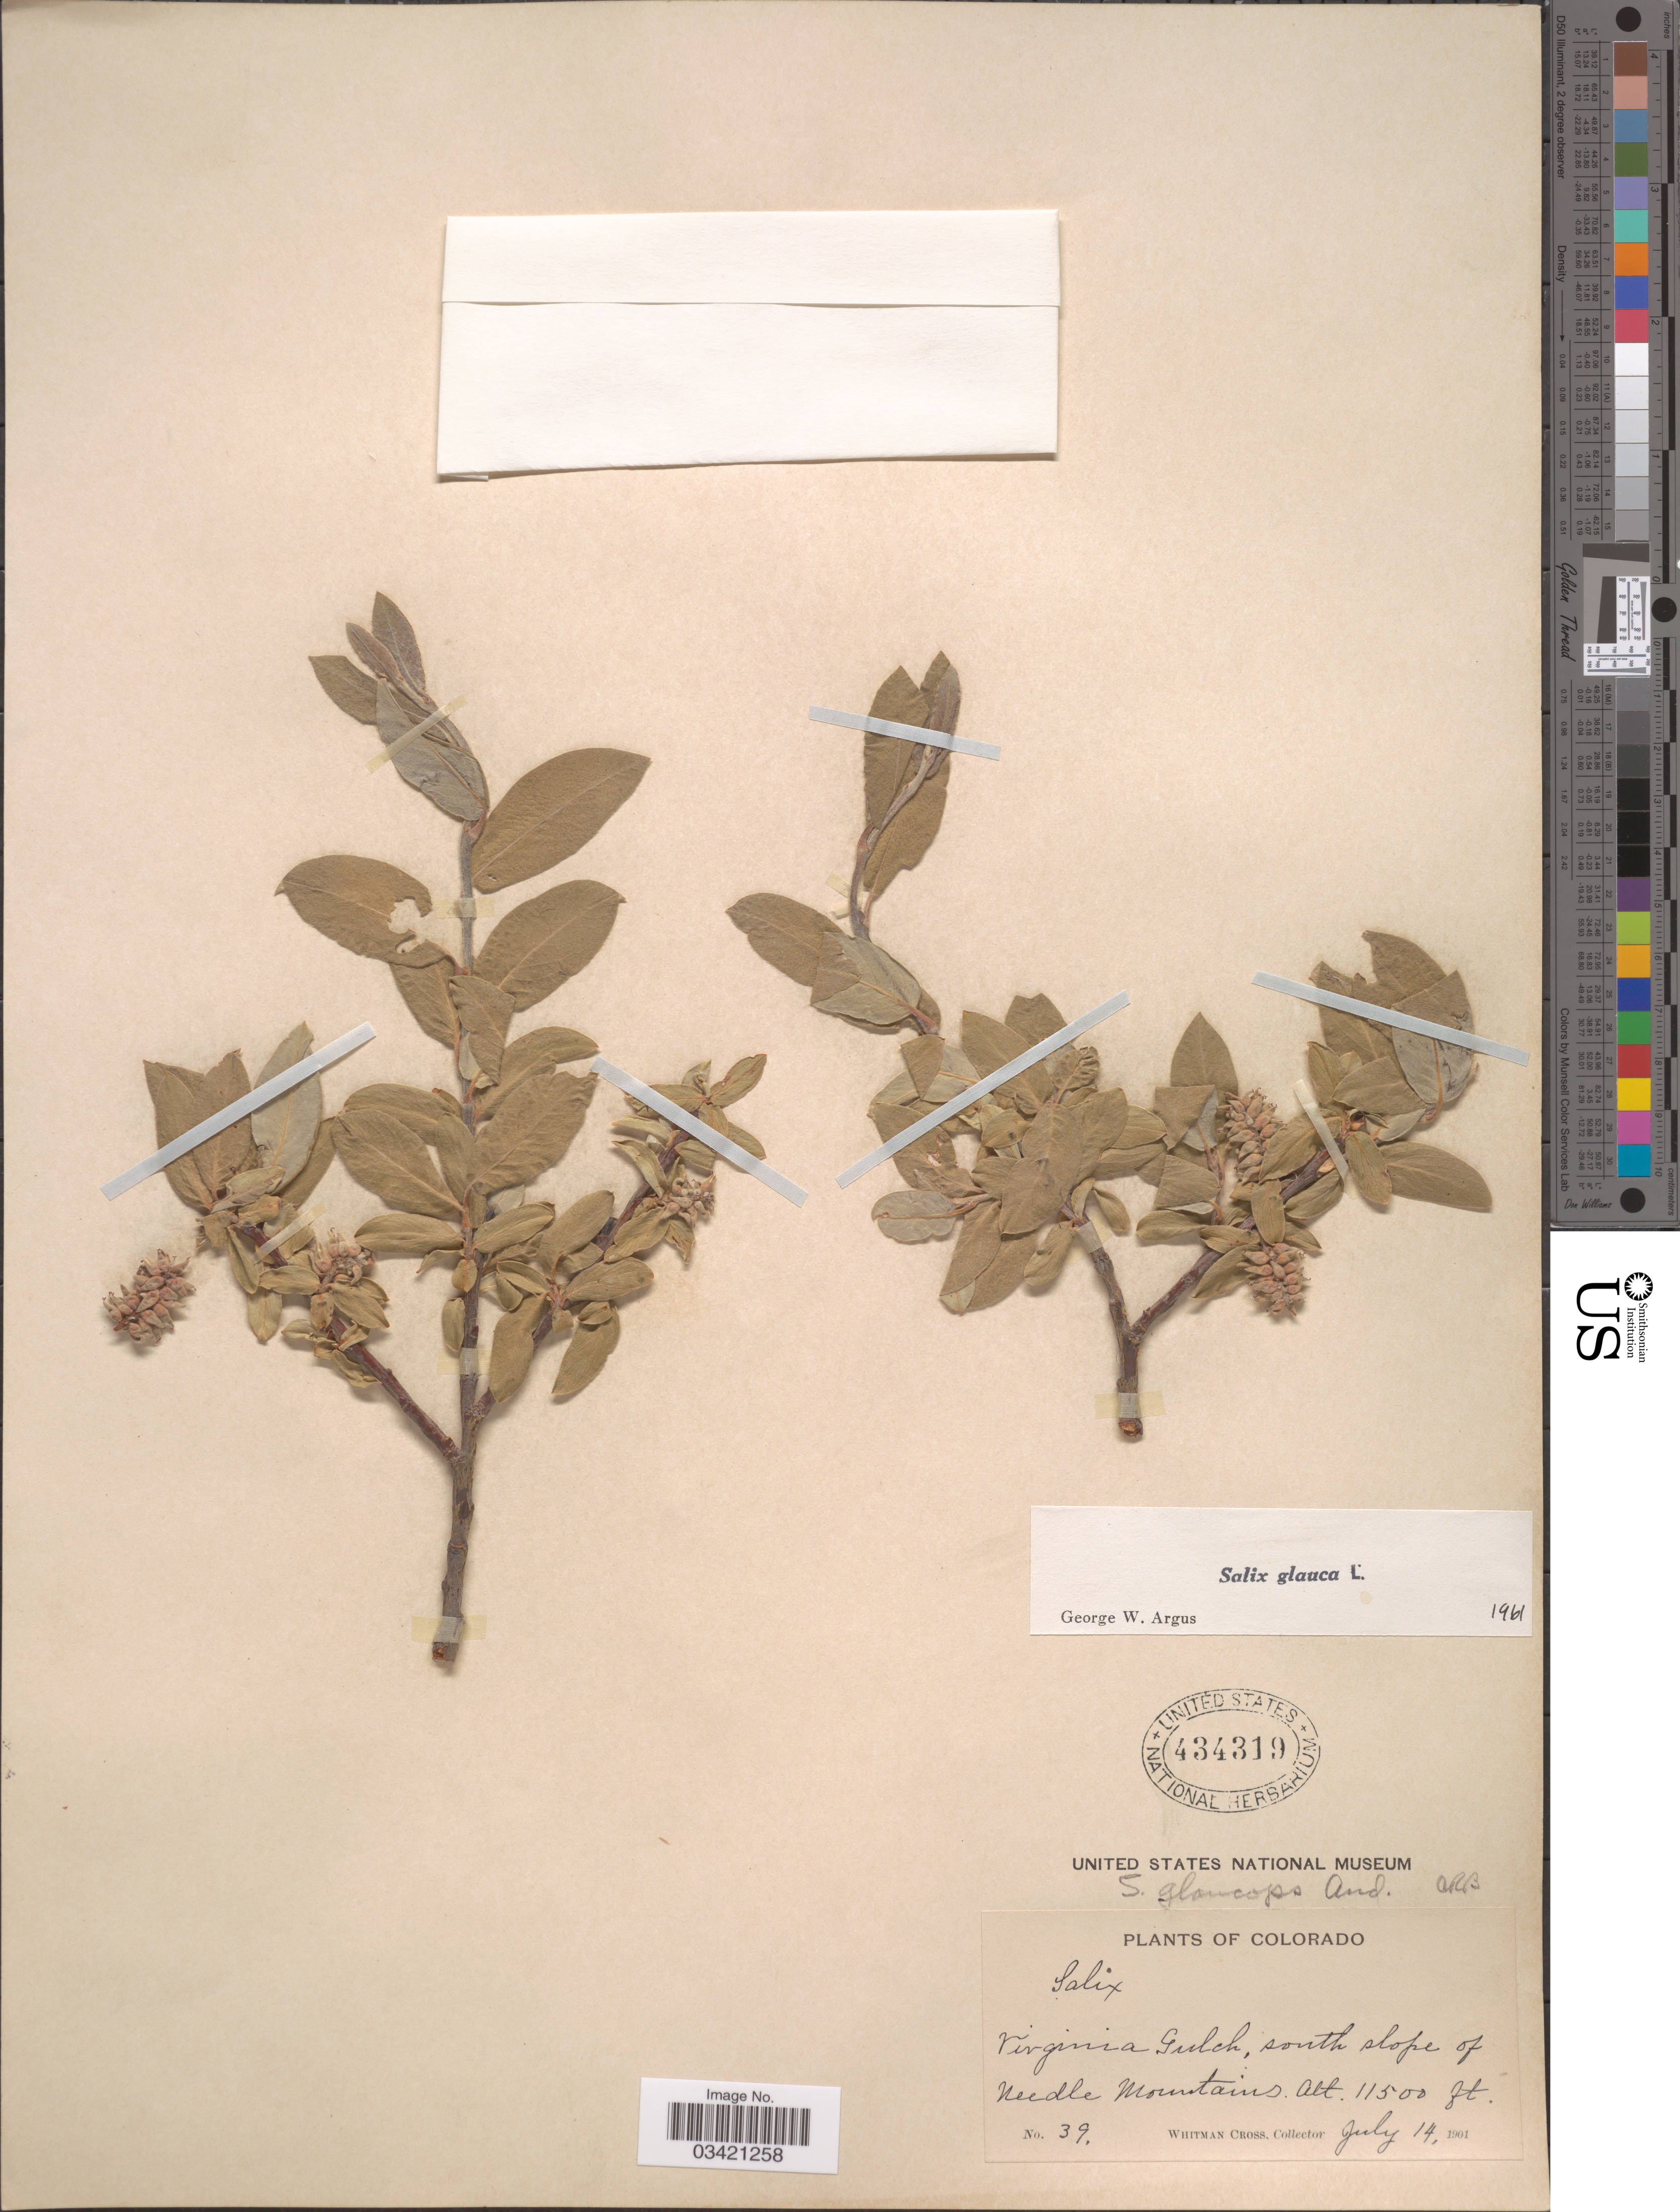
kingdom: Plantae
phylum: Tracheophyta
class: Magnoliopsida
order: Malpighiales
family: Salicaceae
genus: Salix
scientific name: Salix glauca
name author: L.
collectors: W. Cross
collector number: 39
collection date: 1901-07-14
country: United States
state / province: Colorado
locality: Virginia Gulch, south slope of Needle Mountains.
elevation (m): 3505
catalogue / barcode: US 434319